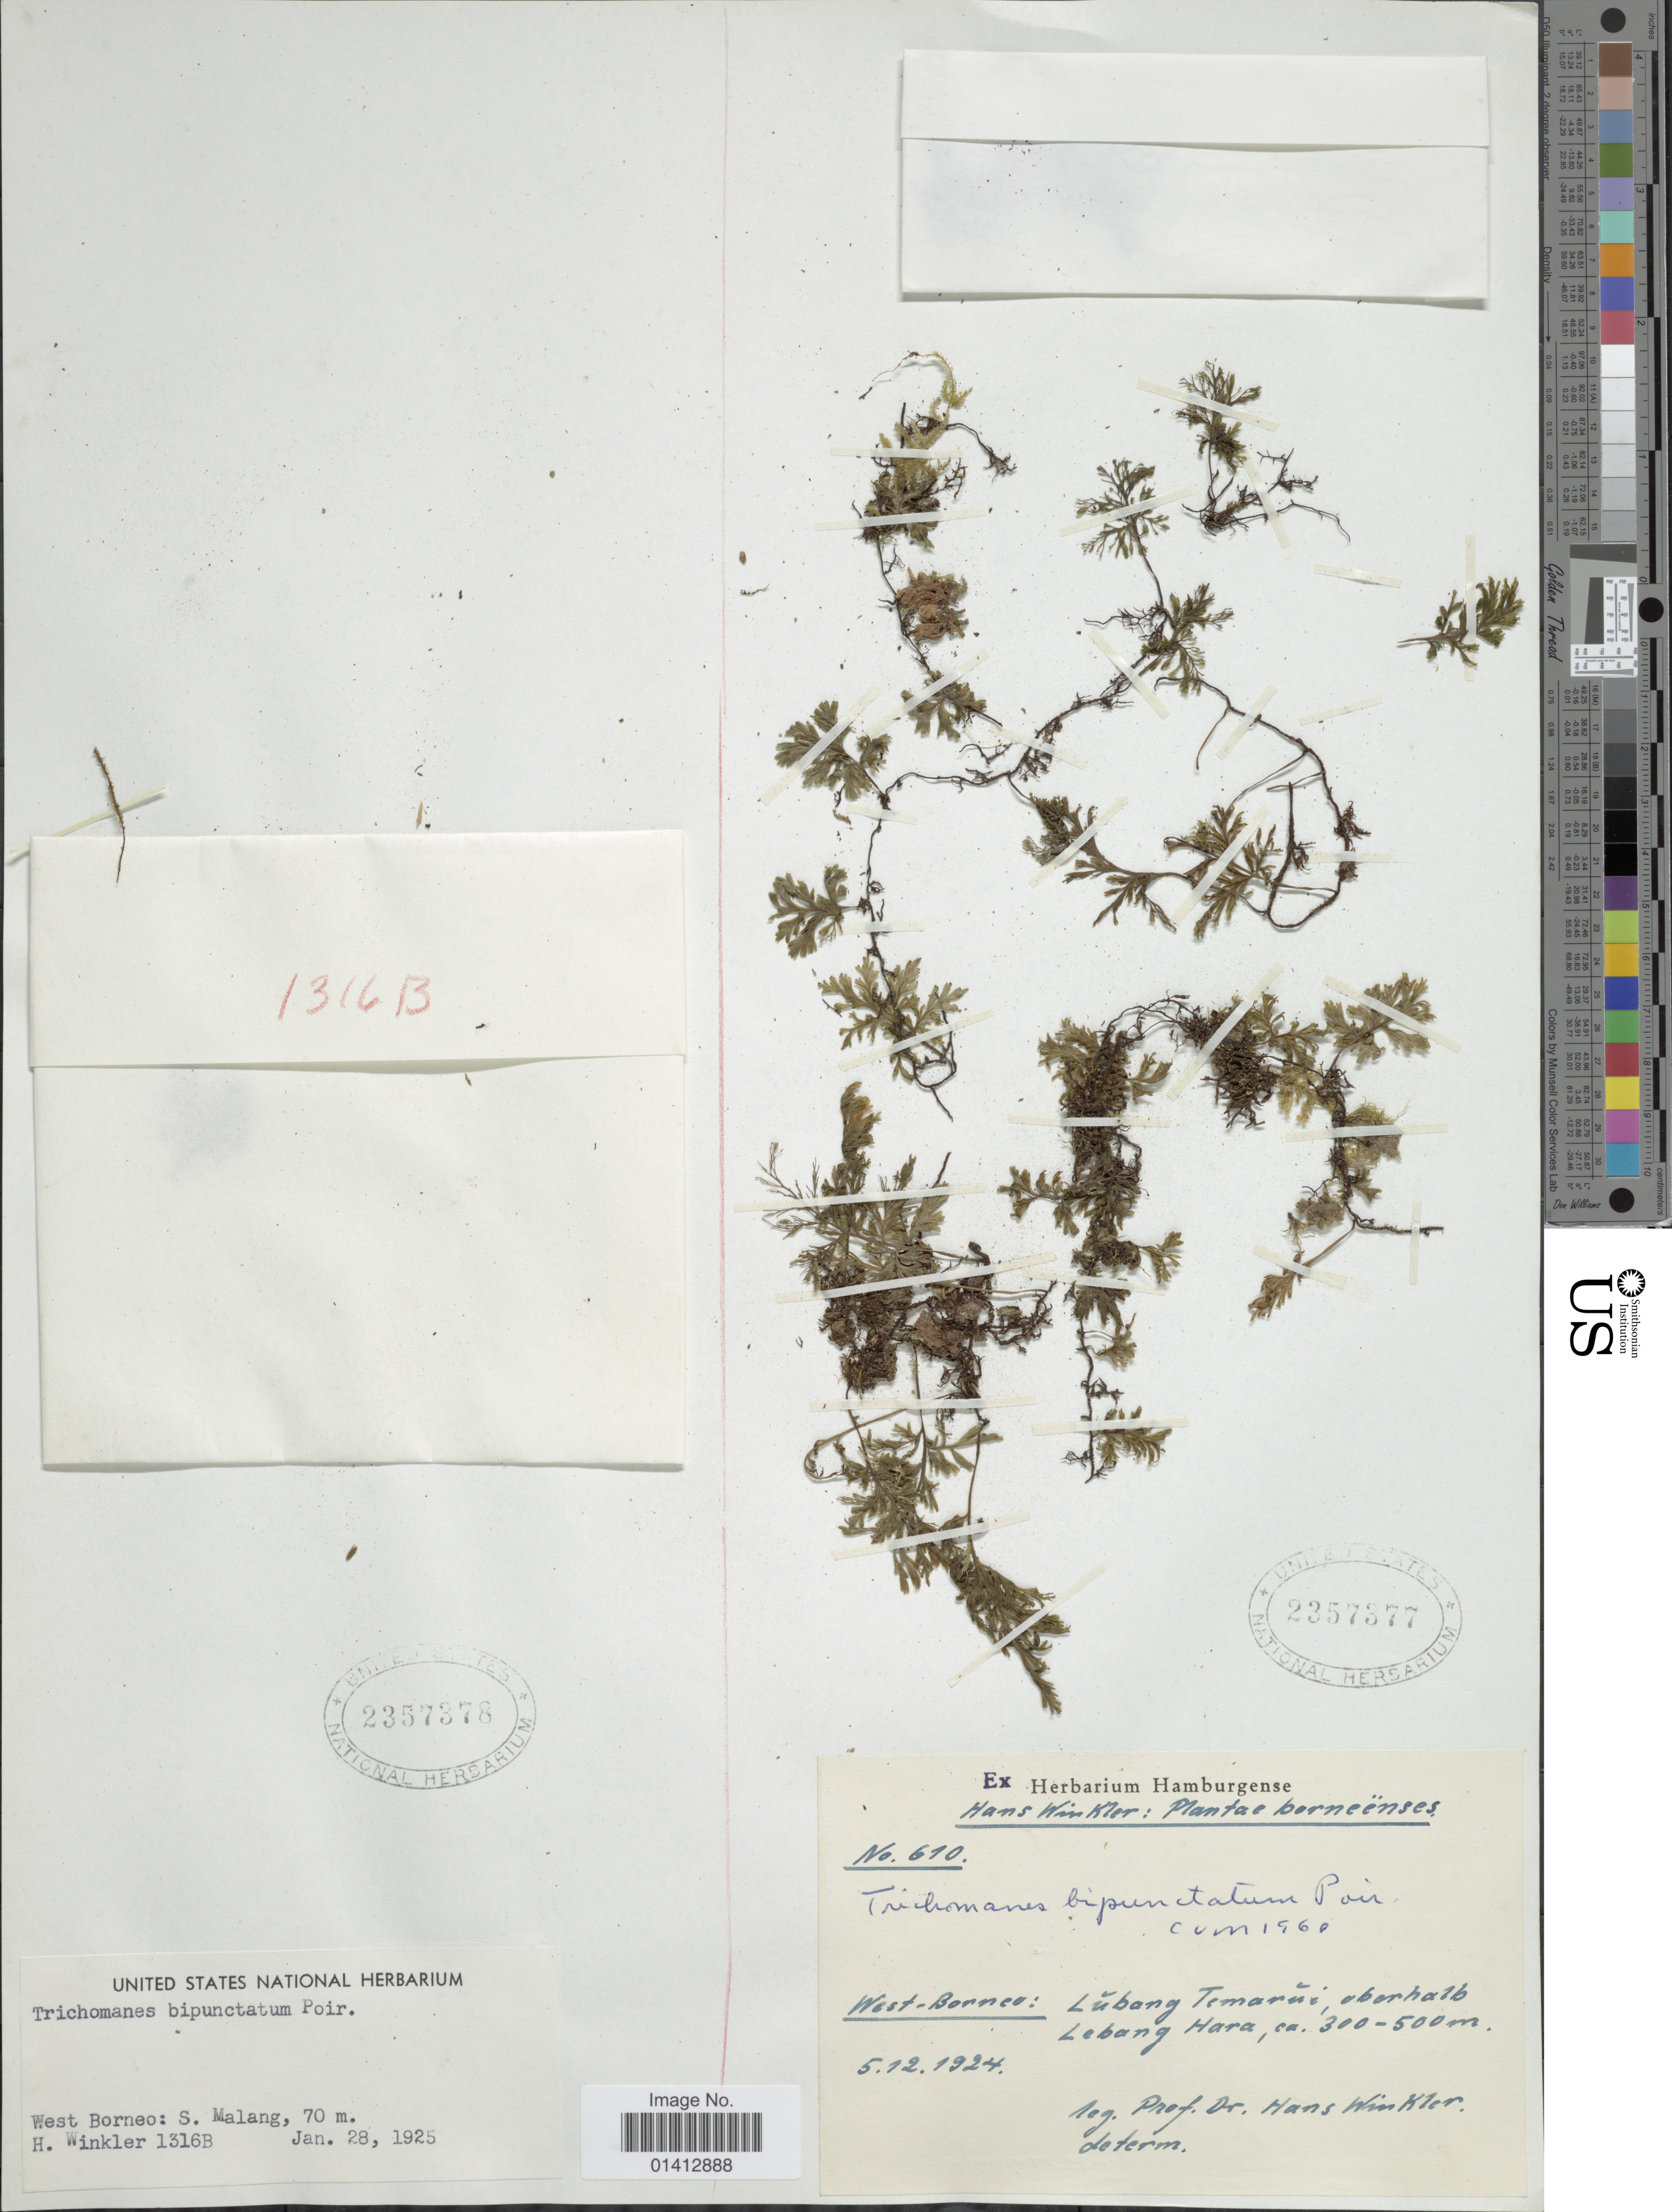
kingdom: Plantae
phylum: Tracheophyta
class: Polypodiopsida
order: Hymenophyllales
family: Hymenophyllaceae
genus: Crepidomanes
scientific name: Crepidomanes bipunctatum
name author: (Poir.) Copel.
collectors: H. Winkler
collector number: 1316B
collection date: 1925-01-28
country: Indonesia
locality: West Borneo: S Malang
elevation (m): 70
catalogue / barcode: US 2357378-2